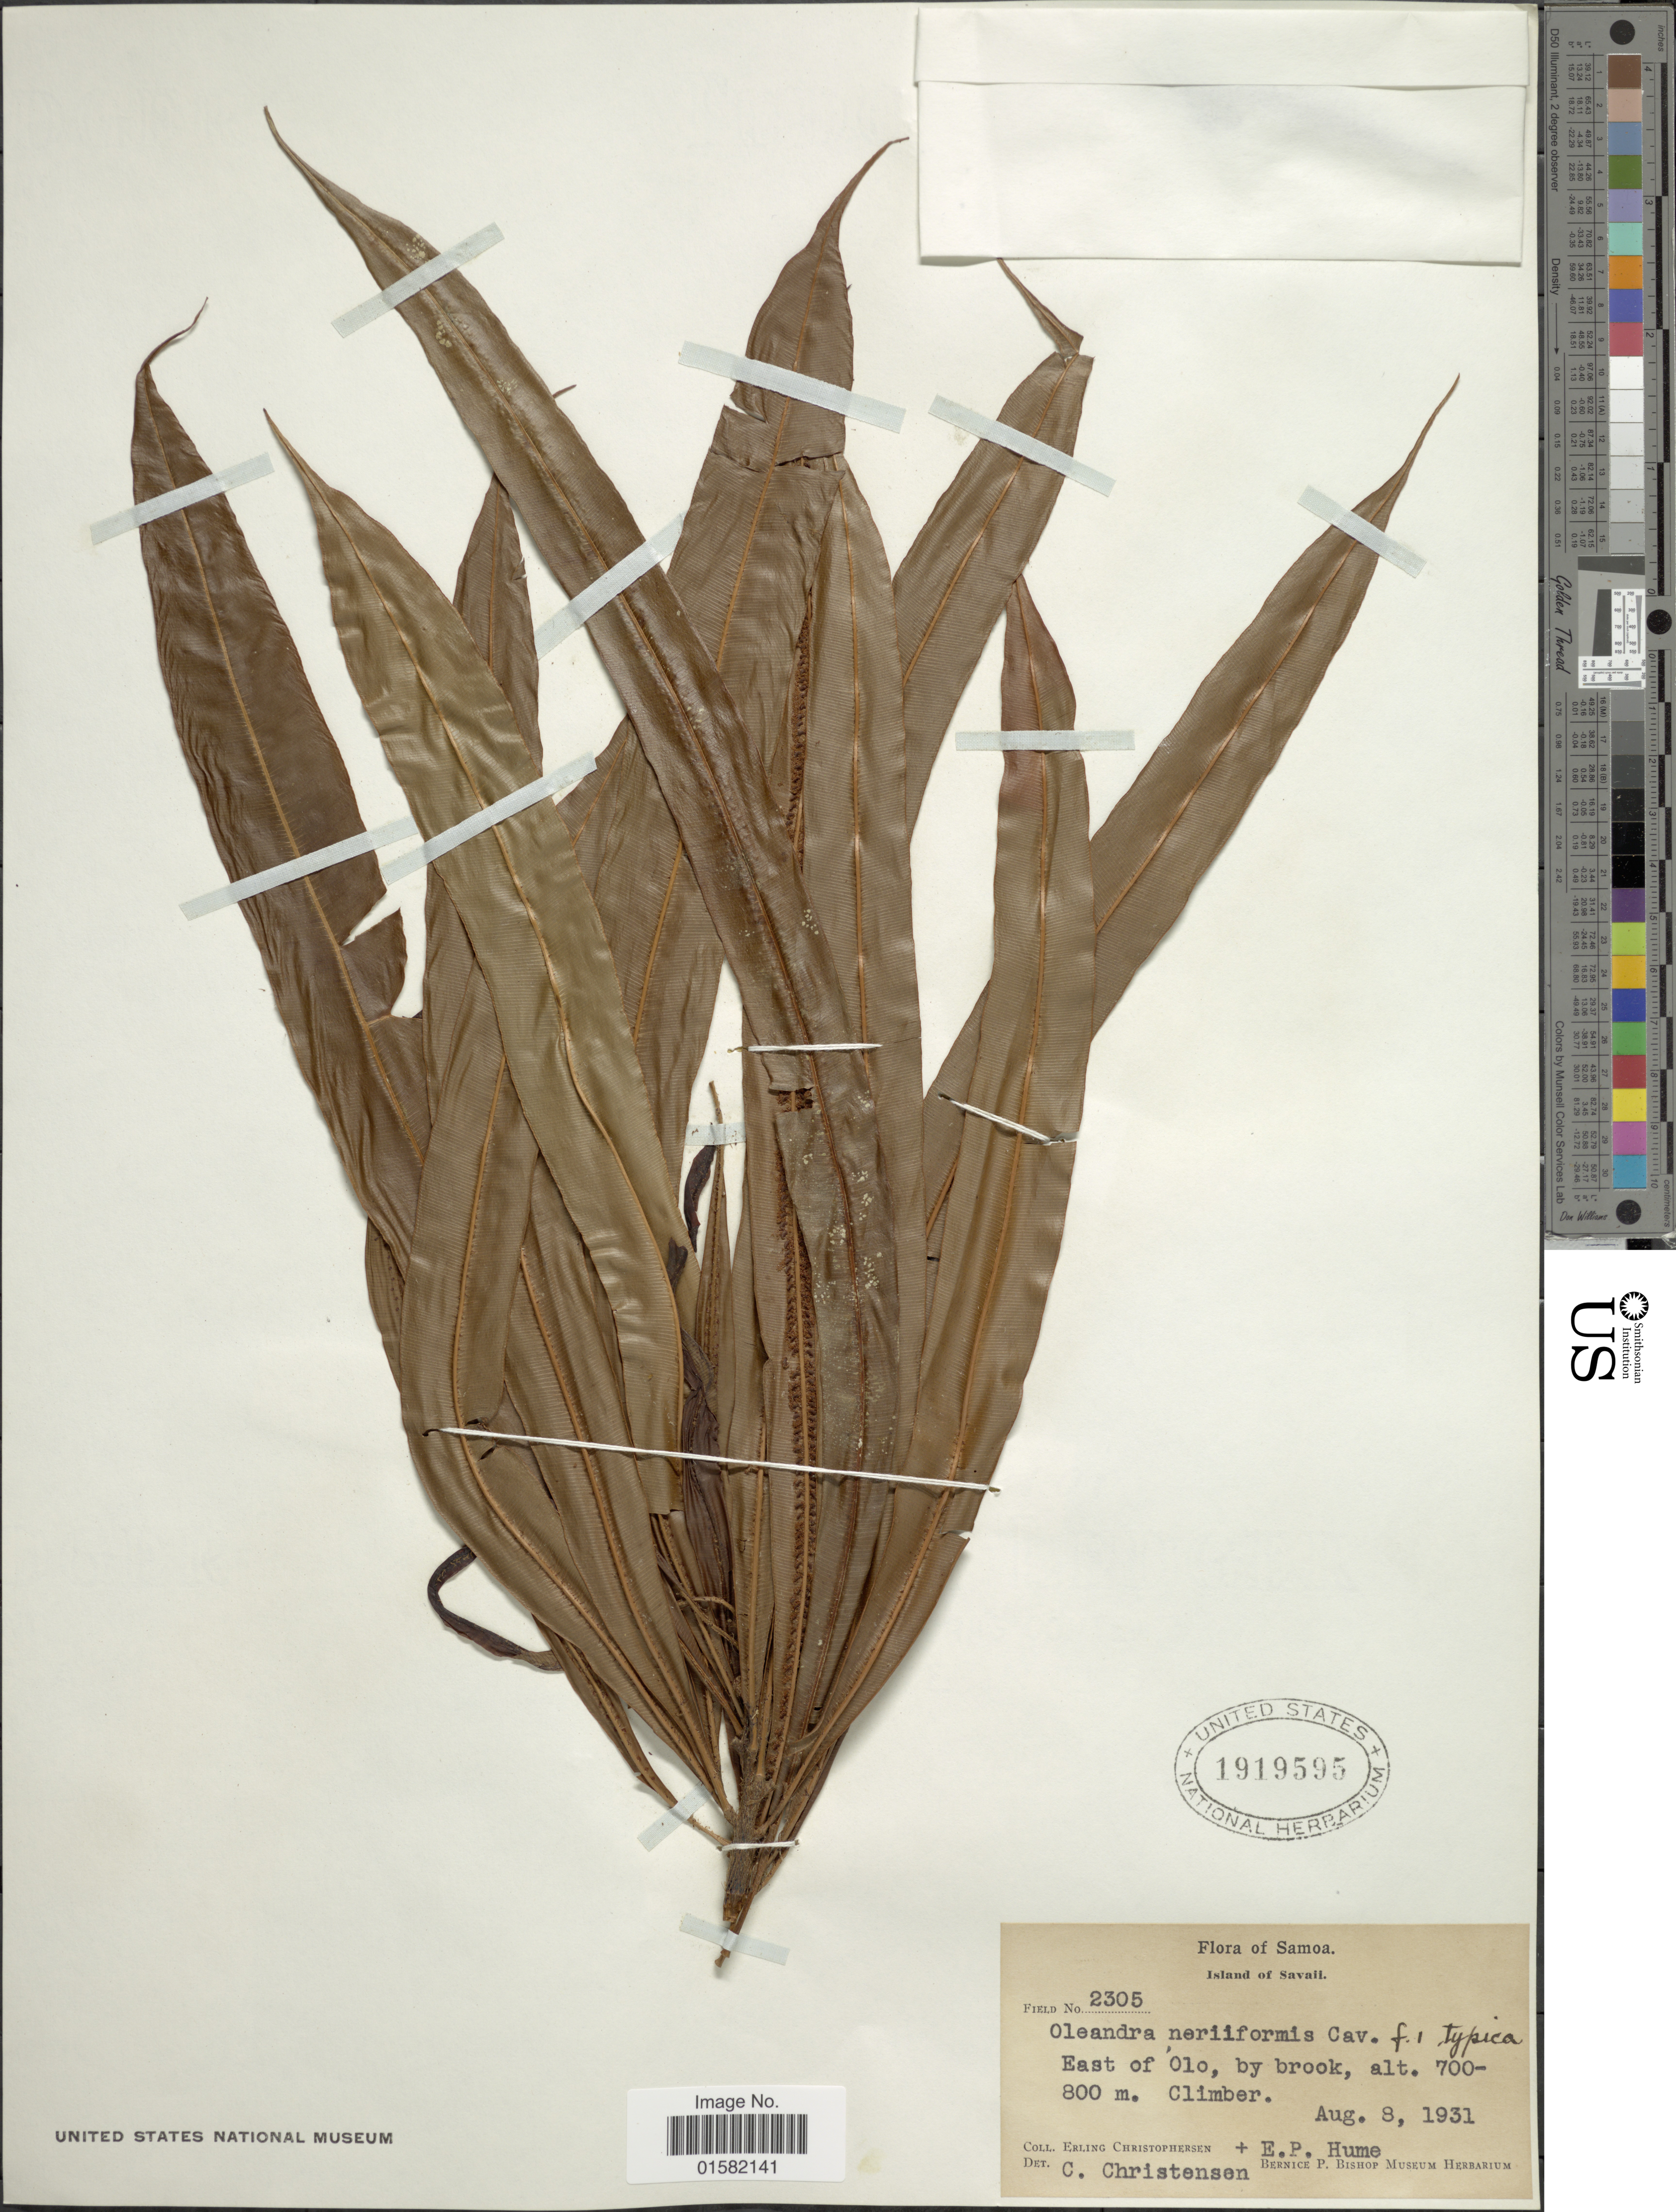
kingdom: Plantae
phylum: Tracheophyta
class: Polypodiopsida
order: Polypodiales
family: Oleandraceae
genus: Oleandra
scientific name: Oleandra neriiformis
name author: Cav.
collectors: E. Christophersen & E. P. Hume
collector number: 2305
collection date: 1931-08-08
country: Samoa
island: Savai'i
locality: Samoa, Island of Savaii, East of Olo.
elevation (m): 700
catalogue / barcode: US 1919595